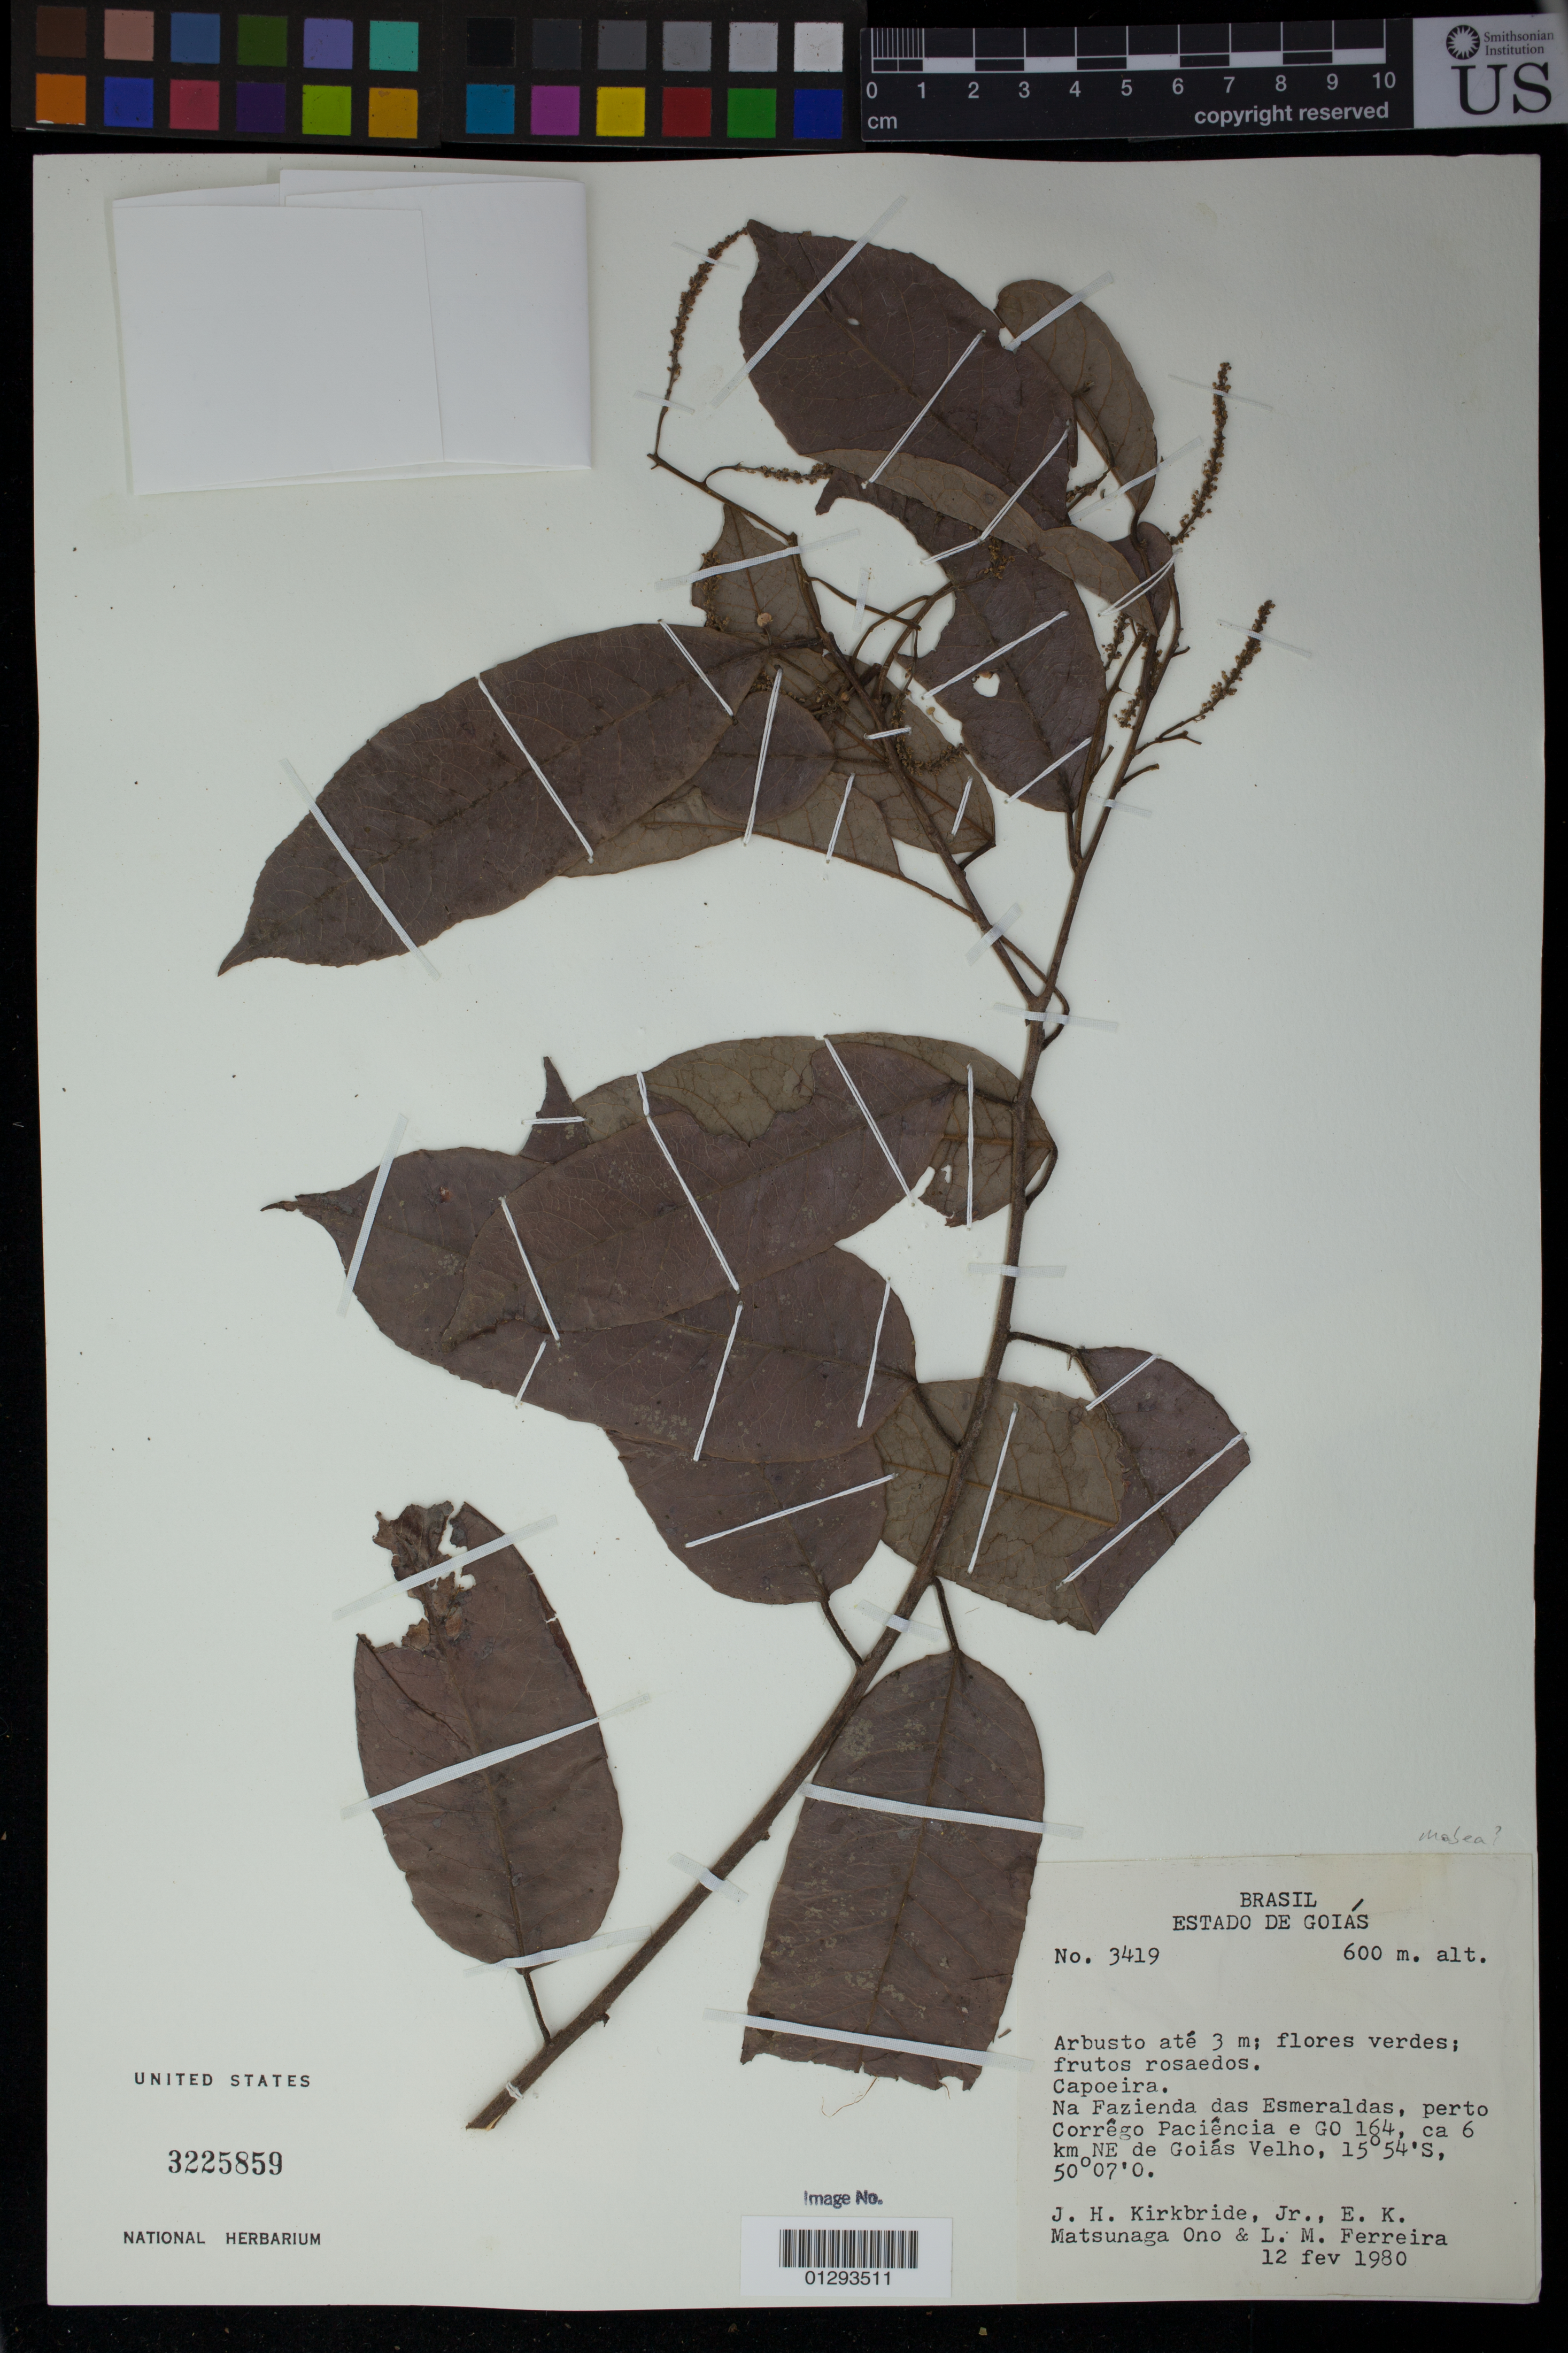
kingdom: Plantae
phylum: Tracheophyta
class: Magnoliopsida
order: Malpighiales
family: Euphorbiaceae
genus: Mabea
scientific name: Mabea sp.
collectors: J. H. Kirkbride, E. K. Ono & L. M. Ferreira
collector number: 3419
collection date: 1980-02-12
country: Brazil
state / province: Goiás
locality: Na Fazienda das Esmeraldas, perto Corrego Paciencia e GO 164, ca 6 km NE de Goias Velho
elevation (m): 600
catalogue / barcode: US 3225859